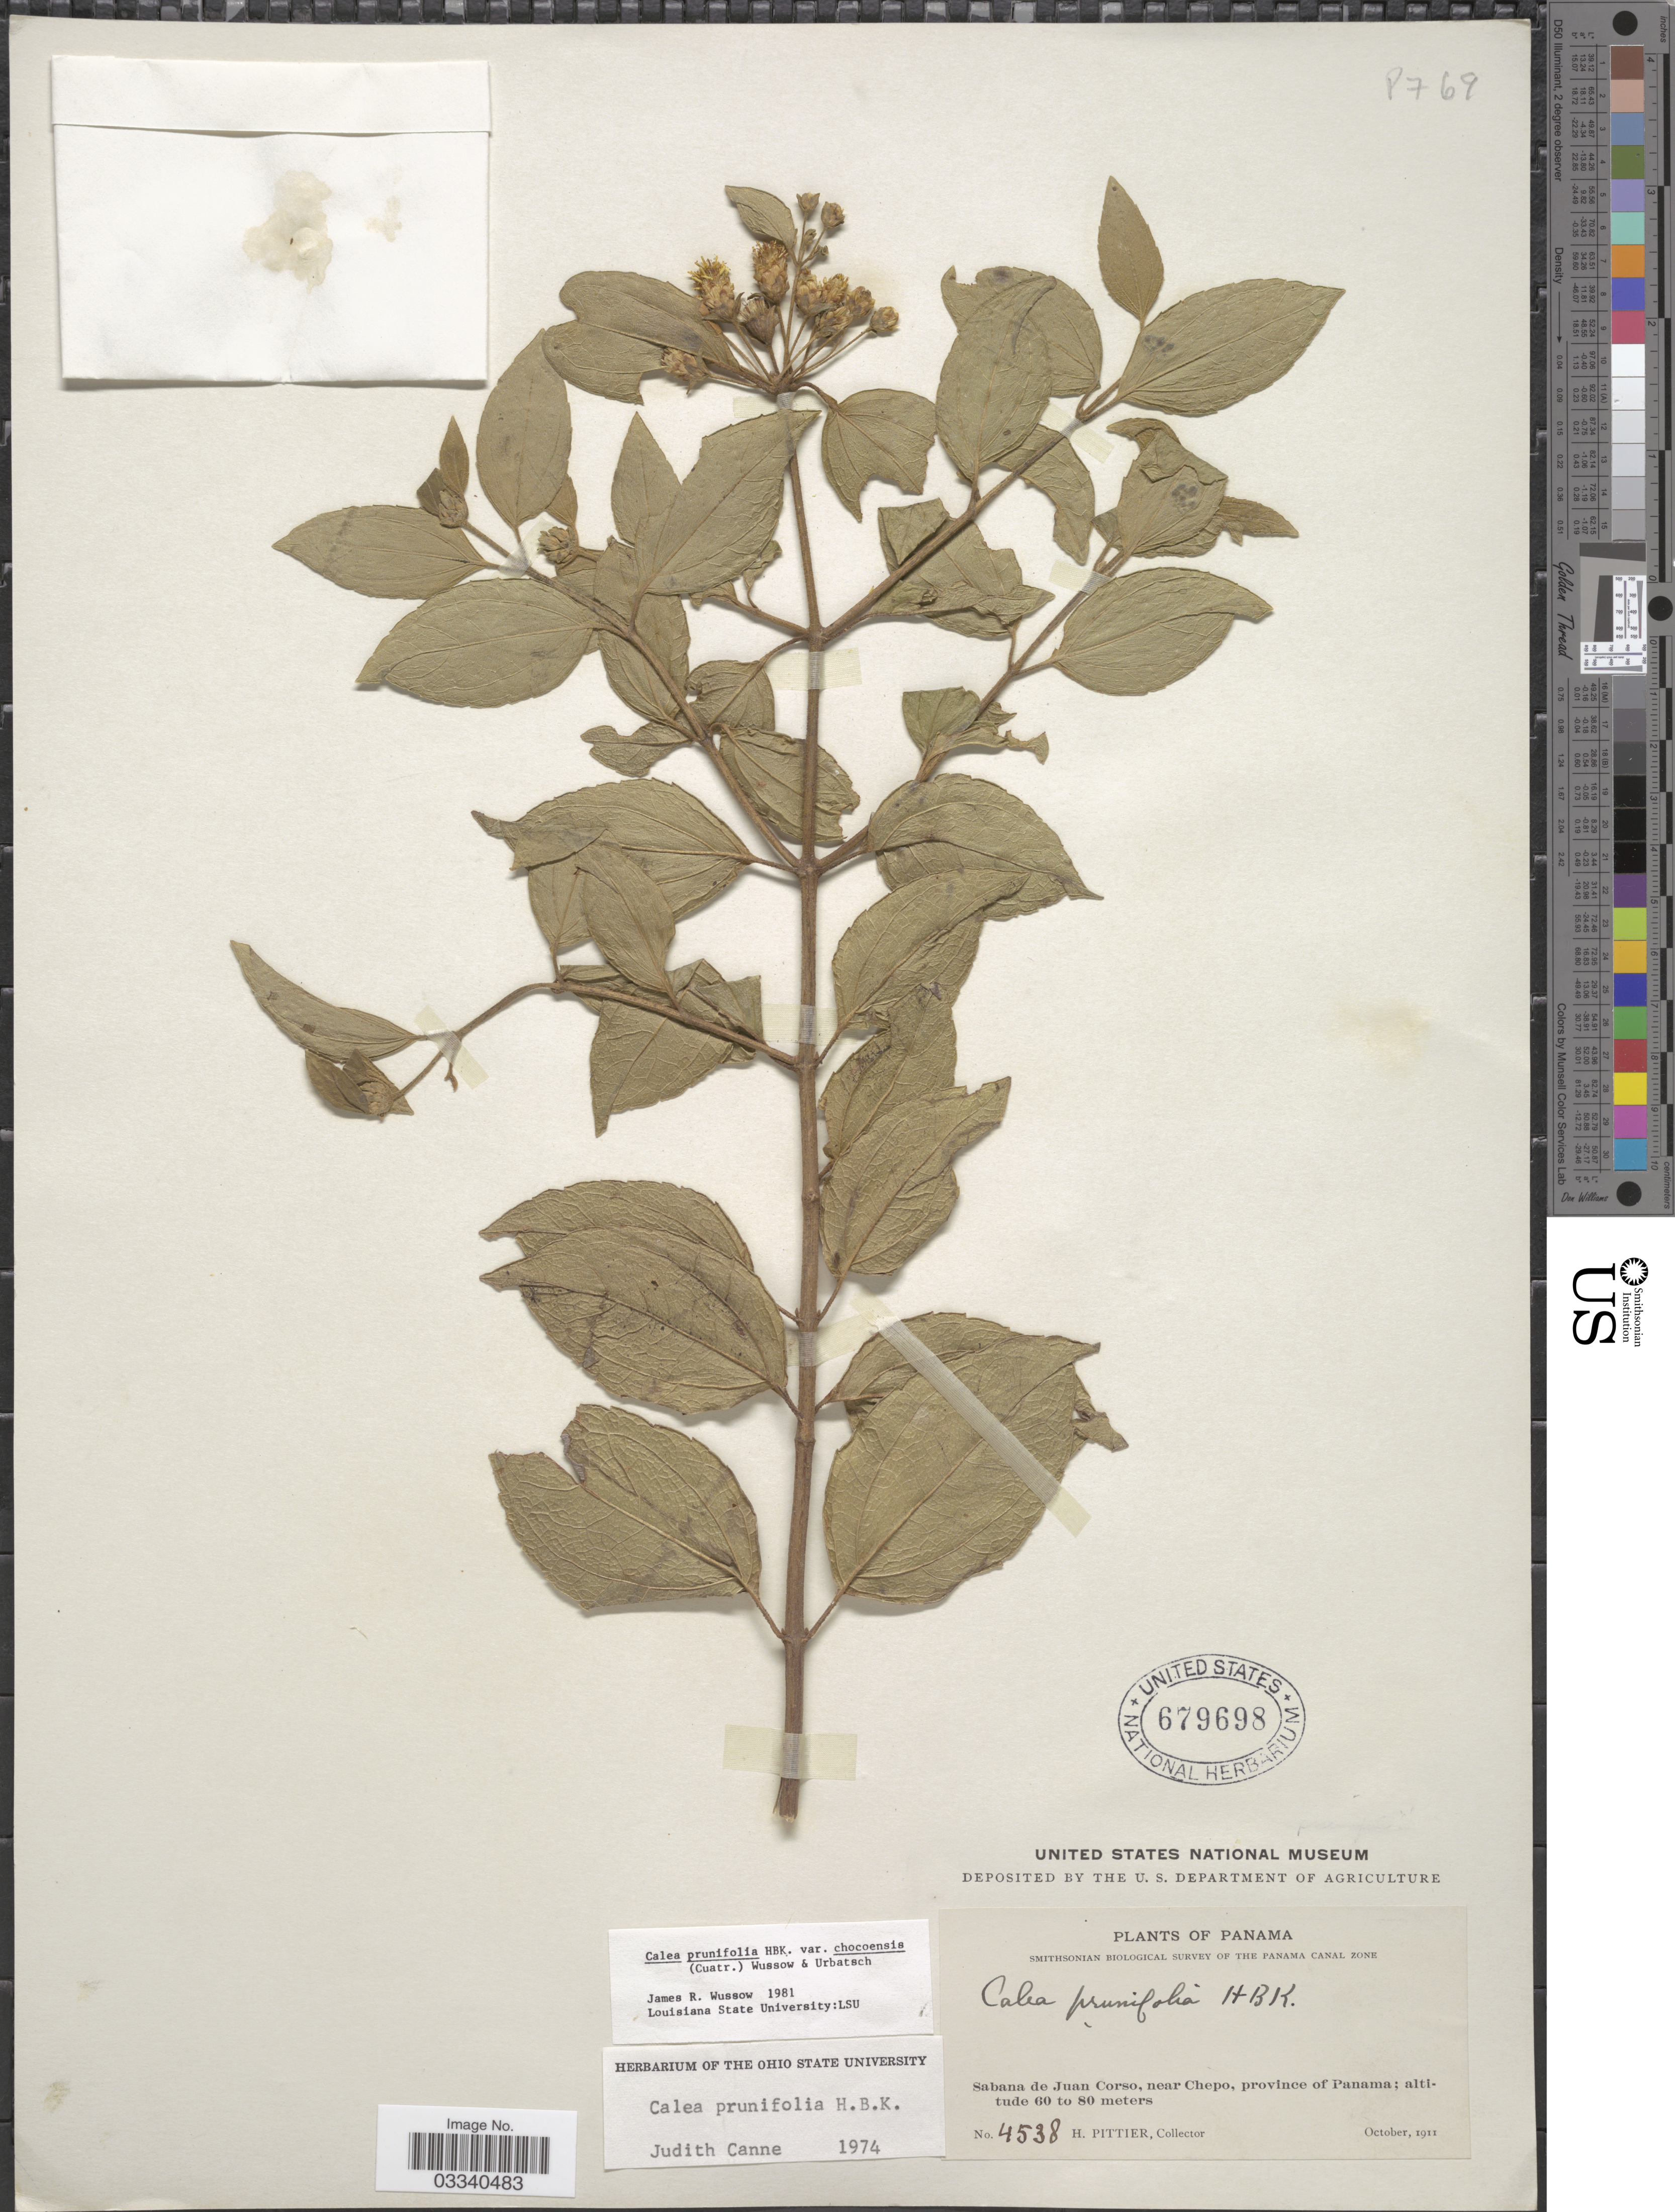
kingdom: Plantae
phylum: Tracheophyta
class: Magnoliopsida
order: Asterales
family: Asteraceae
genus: Calea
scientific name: Calea prunifolia var. chocoensis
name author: Kunth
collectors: H. F. Pittier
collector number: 4538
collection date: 1911-10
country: Panama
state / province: Panamá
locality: Sabana de Juan Corso, near Chepo.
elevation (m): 60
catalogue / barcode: US 679698